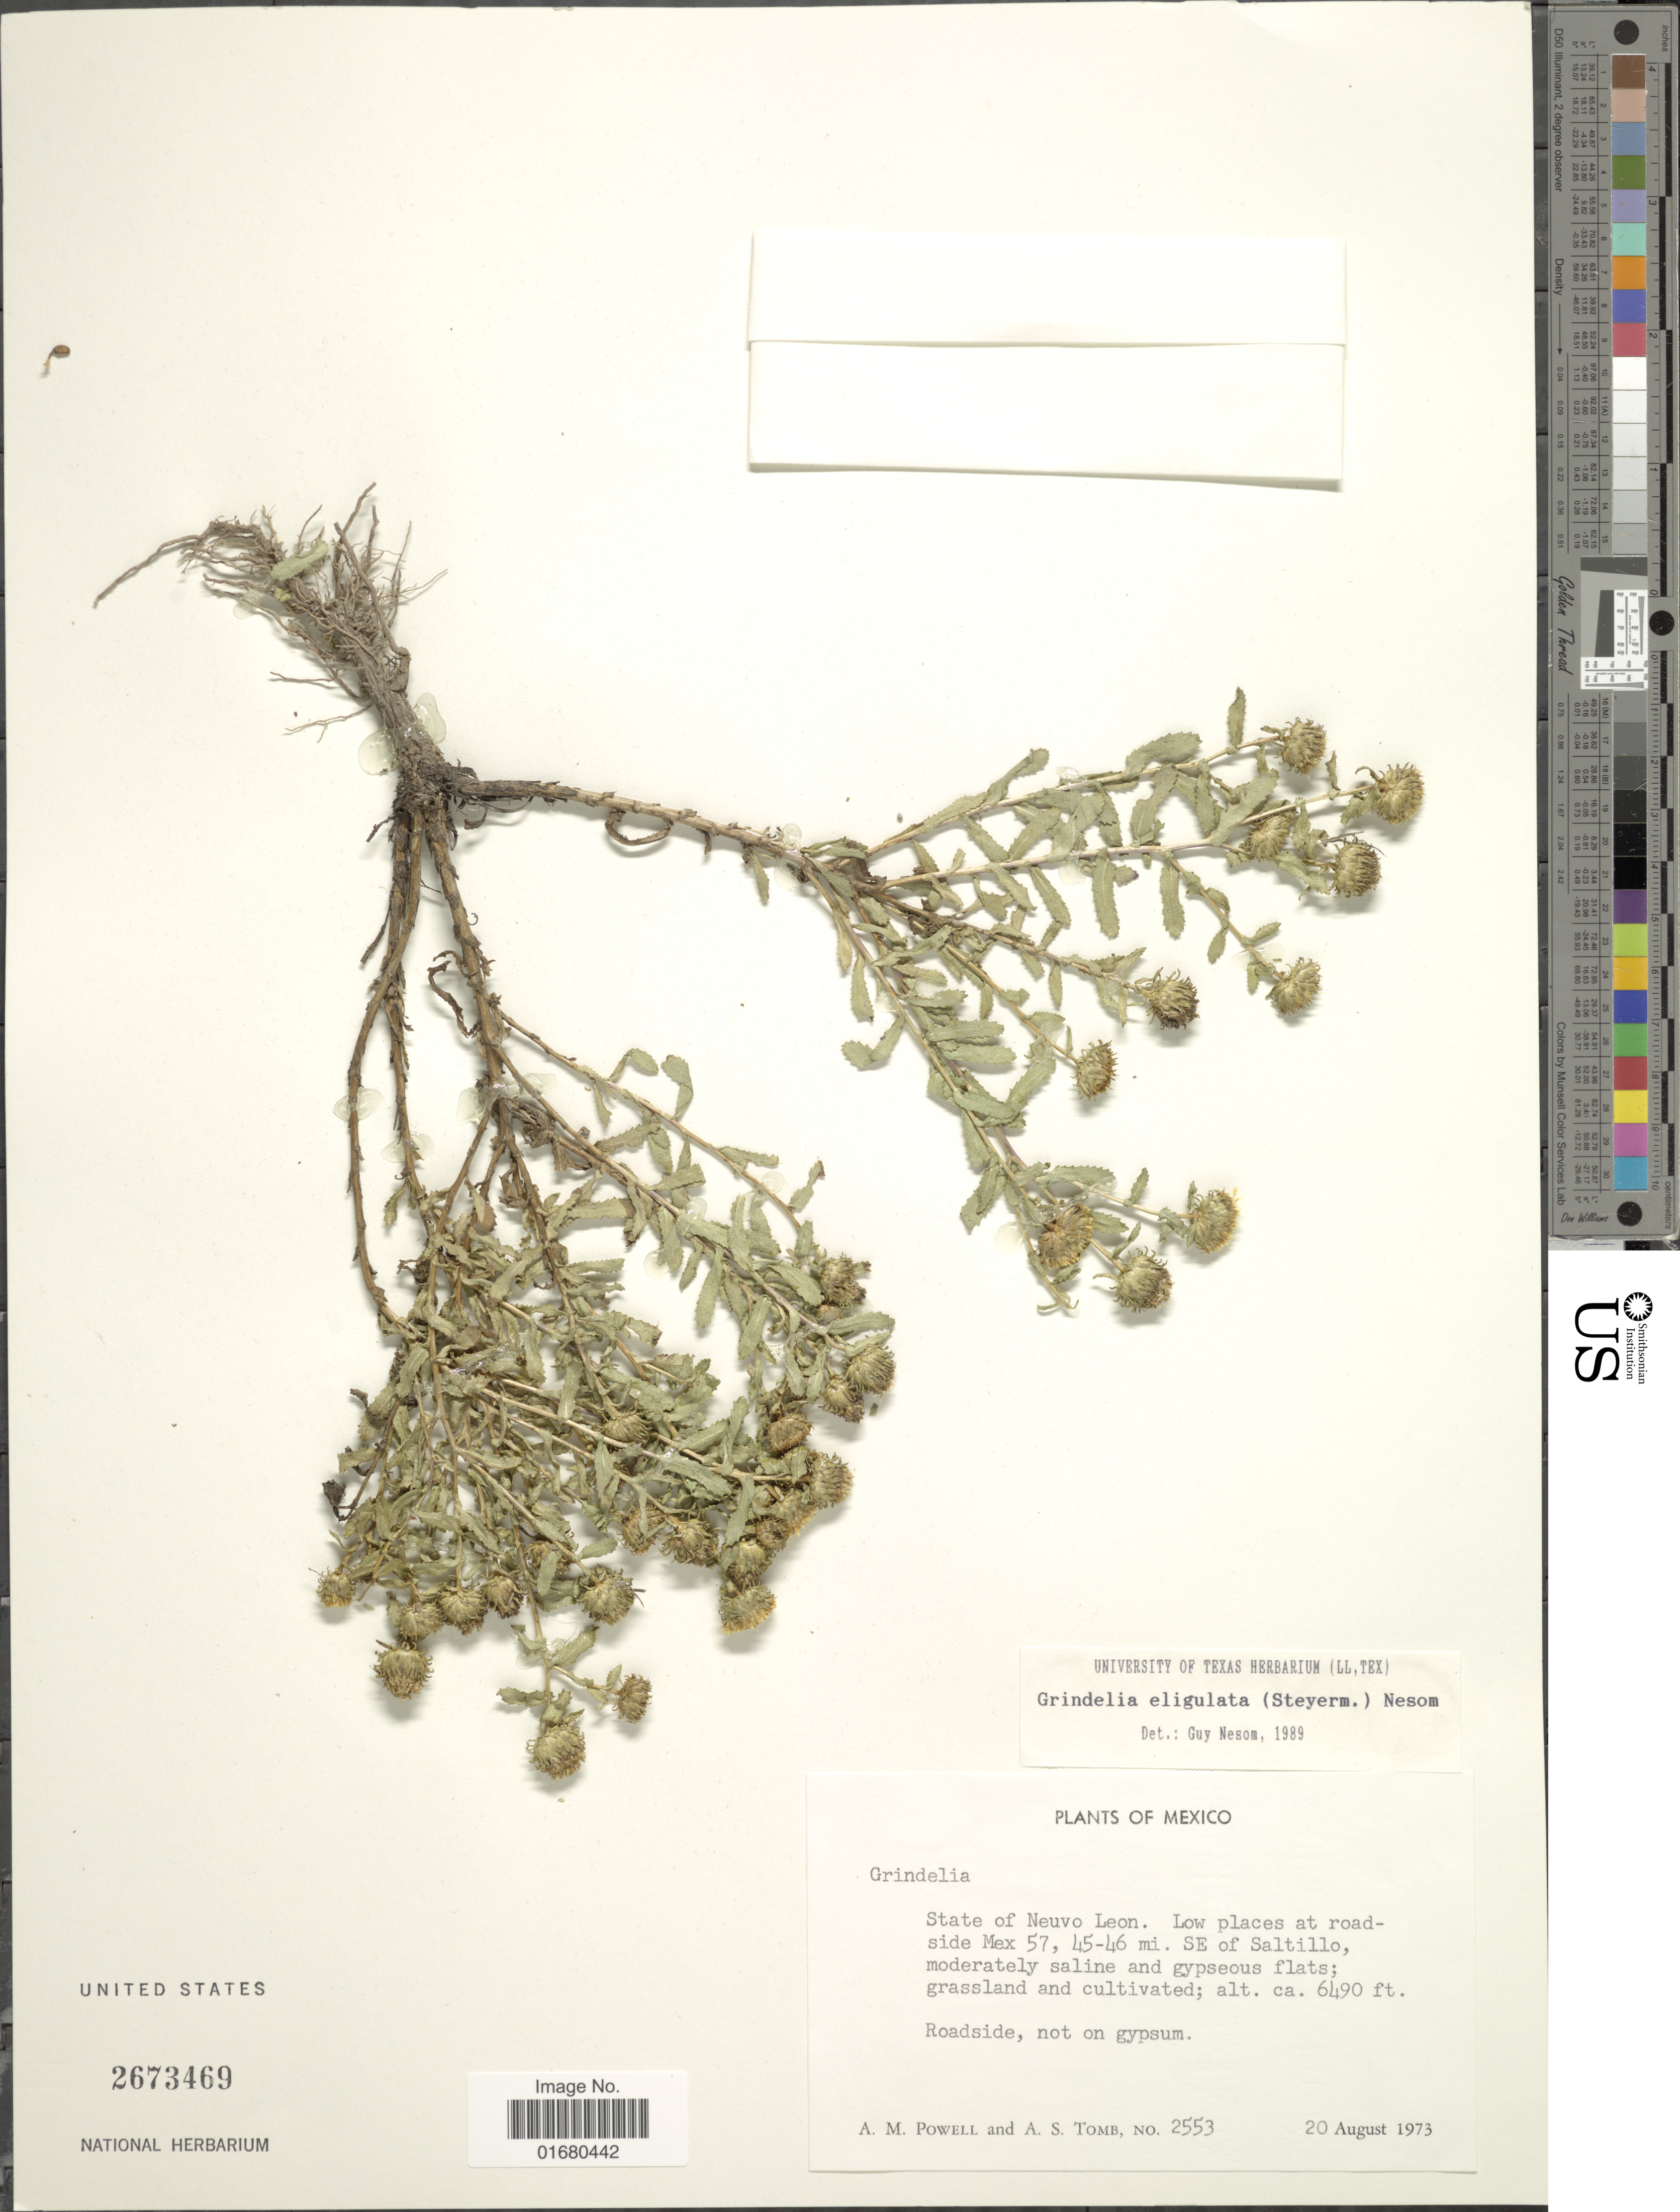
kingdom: Plantae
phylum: Tracheophyta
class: Magnoliopsida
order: Asterales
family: Asteraceae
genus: Grindelia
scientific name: Grindelia eligulata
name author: (Steyerm.) G.L. Nesom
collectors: A. M. Powell & A. Tomb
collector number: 2553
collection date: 1973-08-20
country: Mexico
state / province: Nuevo León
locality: Low places at road side Mex 57, 45-46 mi. SE of Saltillo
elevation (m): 1978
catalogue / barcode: US 2673469